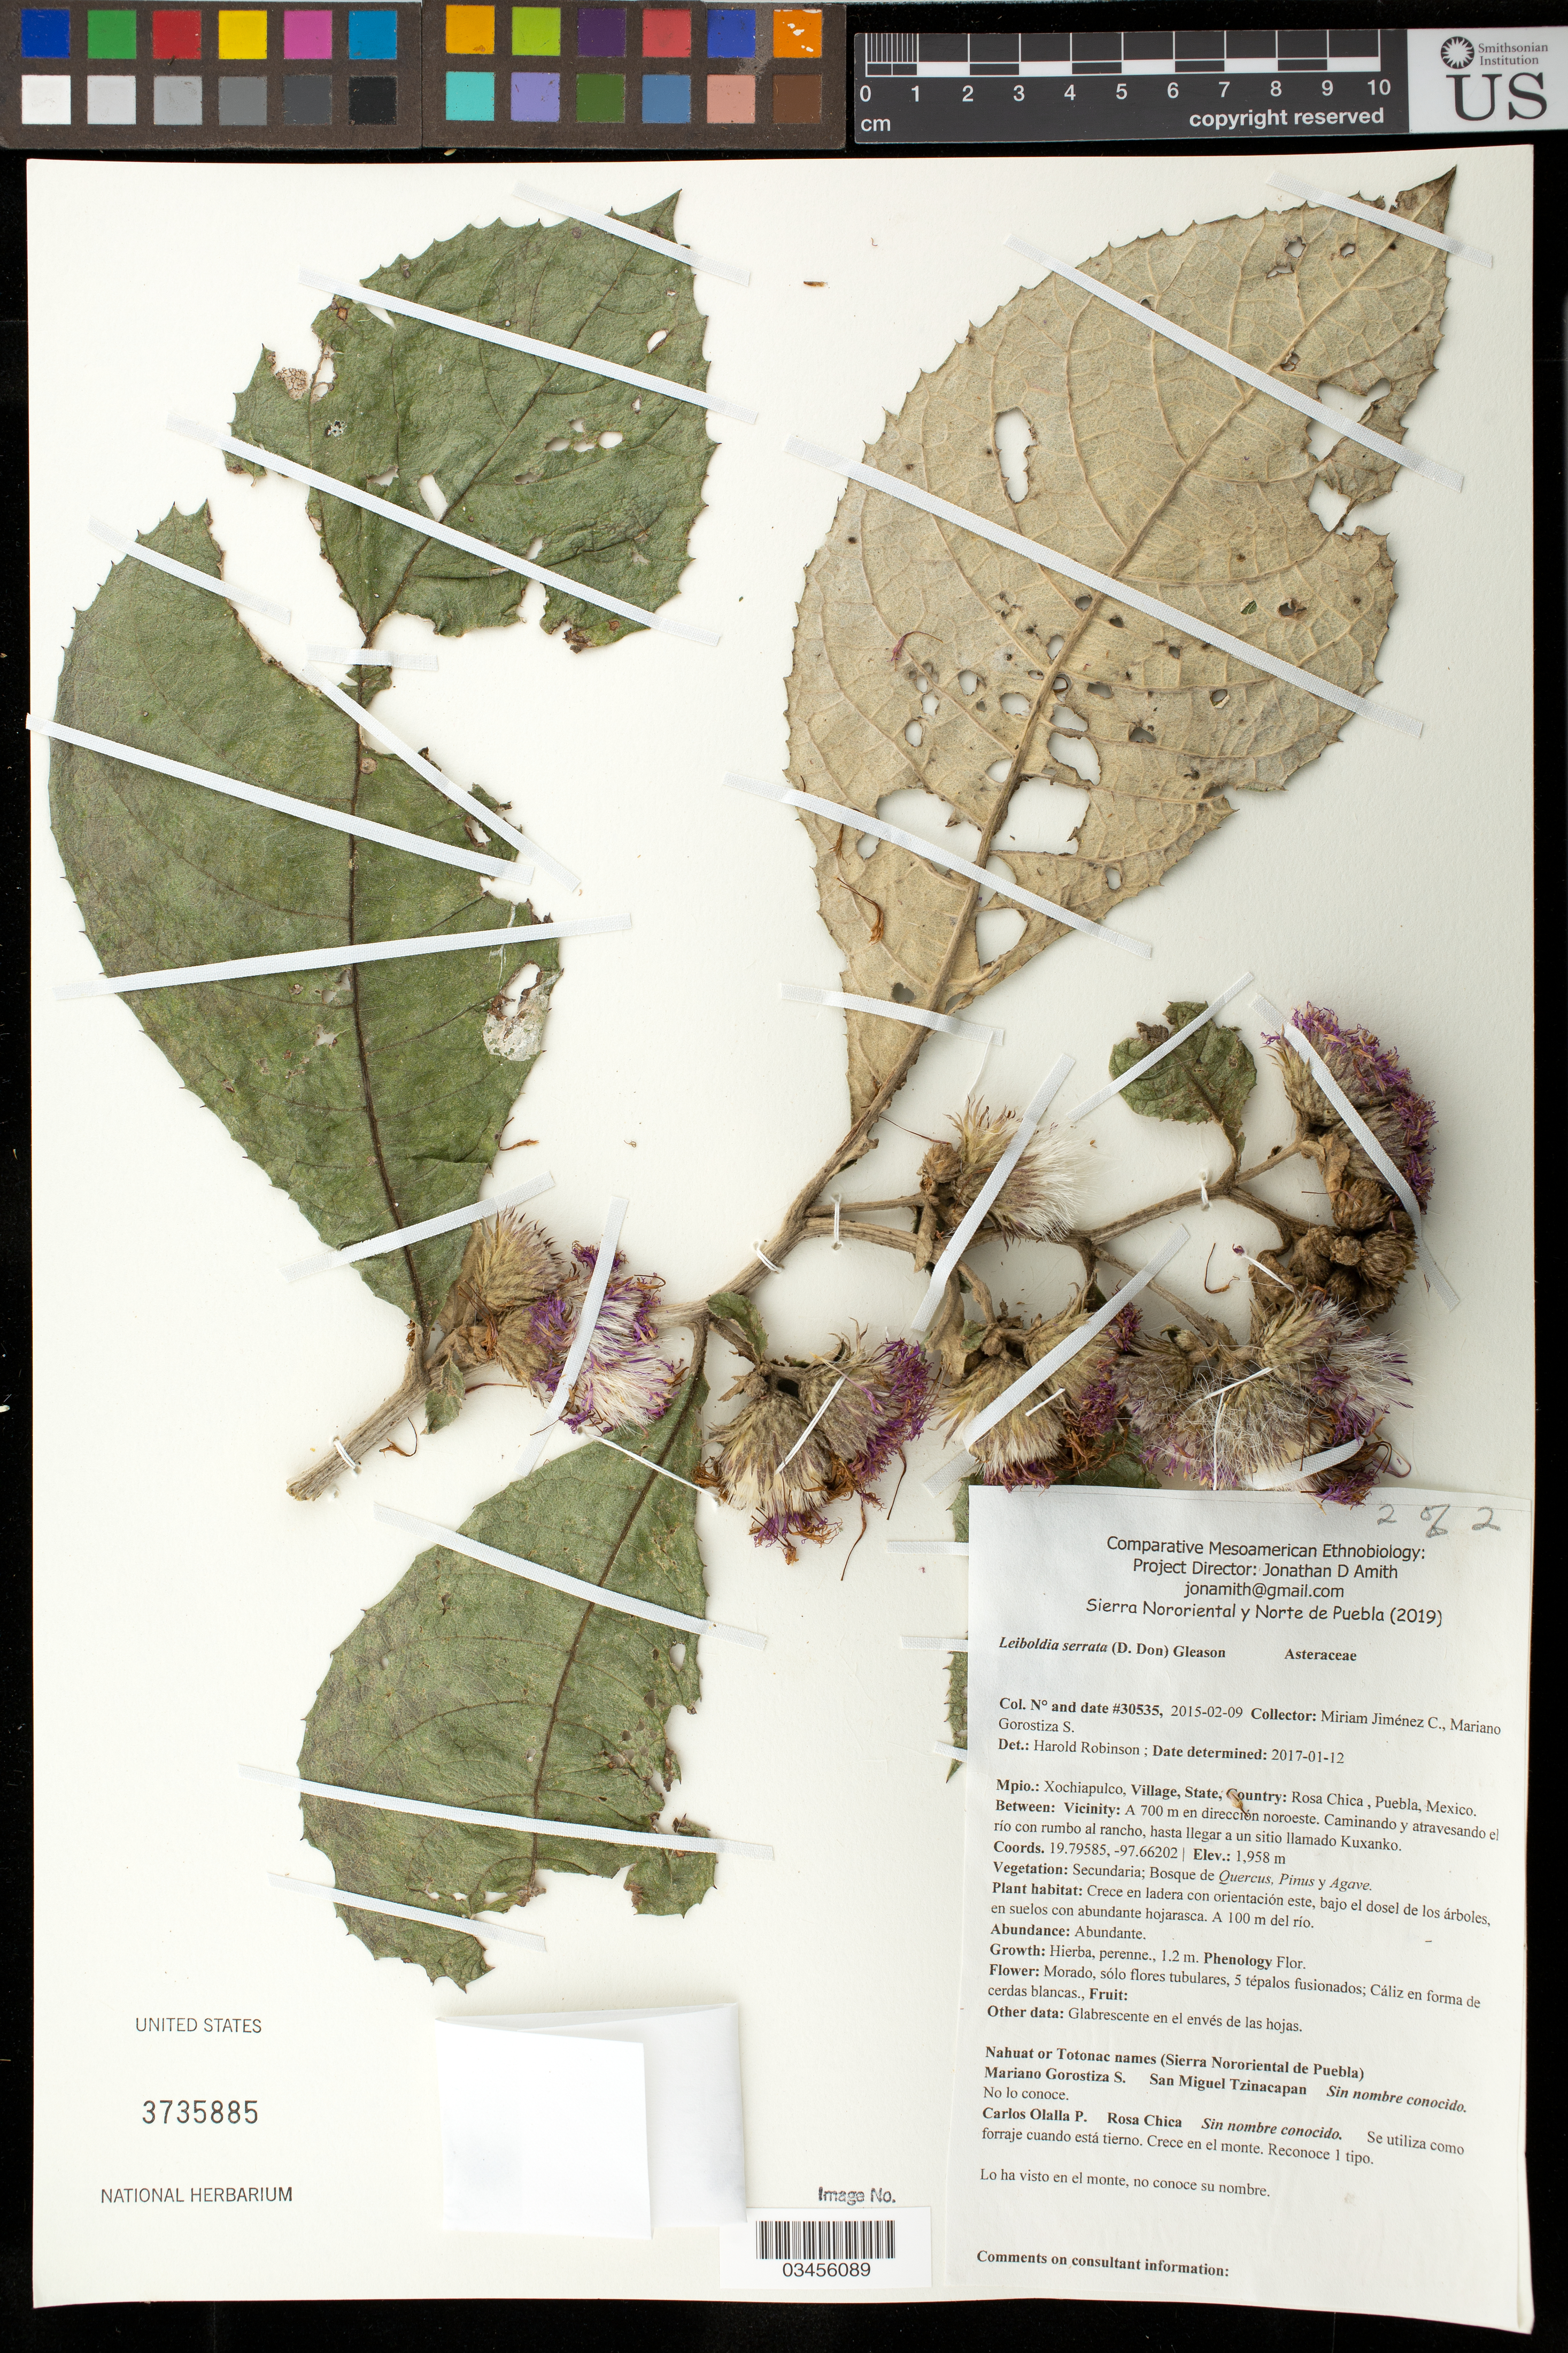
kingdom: Plantae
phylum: Tracheophyta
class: Magnoliopsida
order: Asterales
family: Asteraceae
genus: Vernonia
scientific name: Vernonia arctioides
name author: Less.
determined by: Robinson, Harold E., (US)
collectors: M. Jiménez Chimil & M. Gorostiza S.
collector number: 30535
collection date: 2015-02-09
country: México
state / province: Puebla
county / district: Xochiapulco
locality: PUEBLO: Rosa Chica; LOCALIDAD EXACTA: A 700 m en dirección noroeste, caminando y atravesando el río con rumbo al rancho, hasta llegar a un sitio llamado Kuxanko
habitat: Bosque de Quercus, Pinus y Agave | En ladera con orientación este, bajo el dosel de los árboles, en suelos con abundante hojarasca. A 100 m del río.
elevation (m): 1958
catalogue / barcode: US 3735885